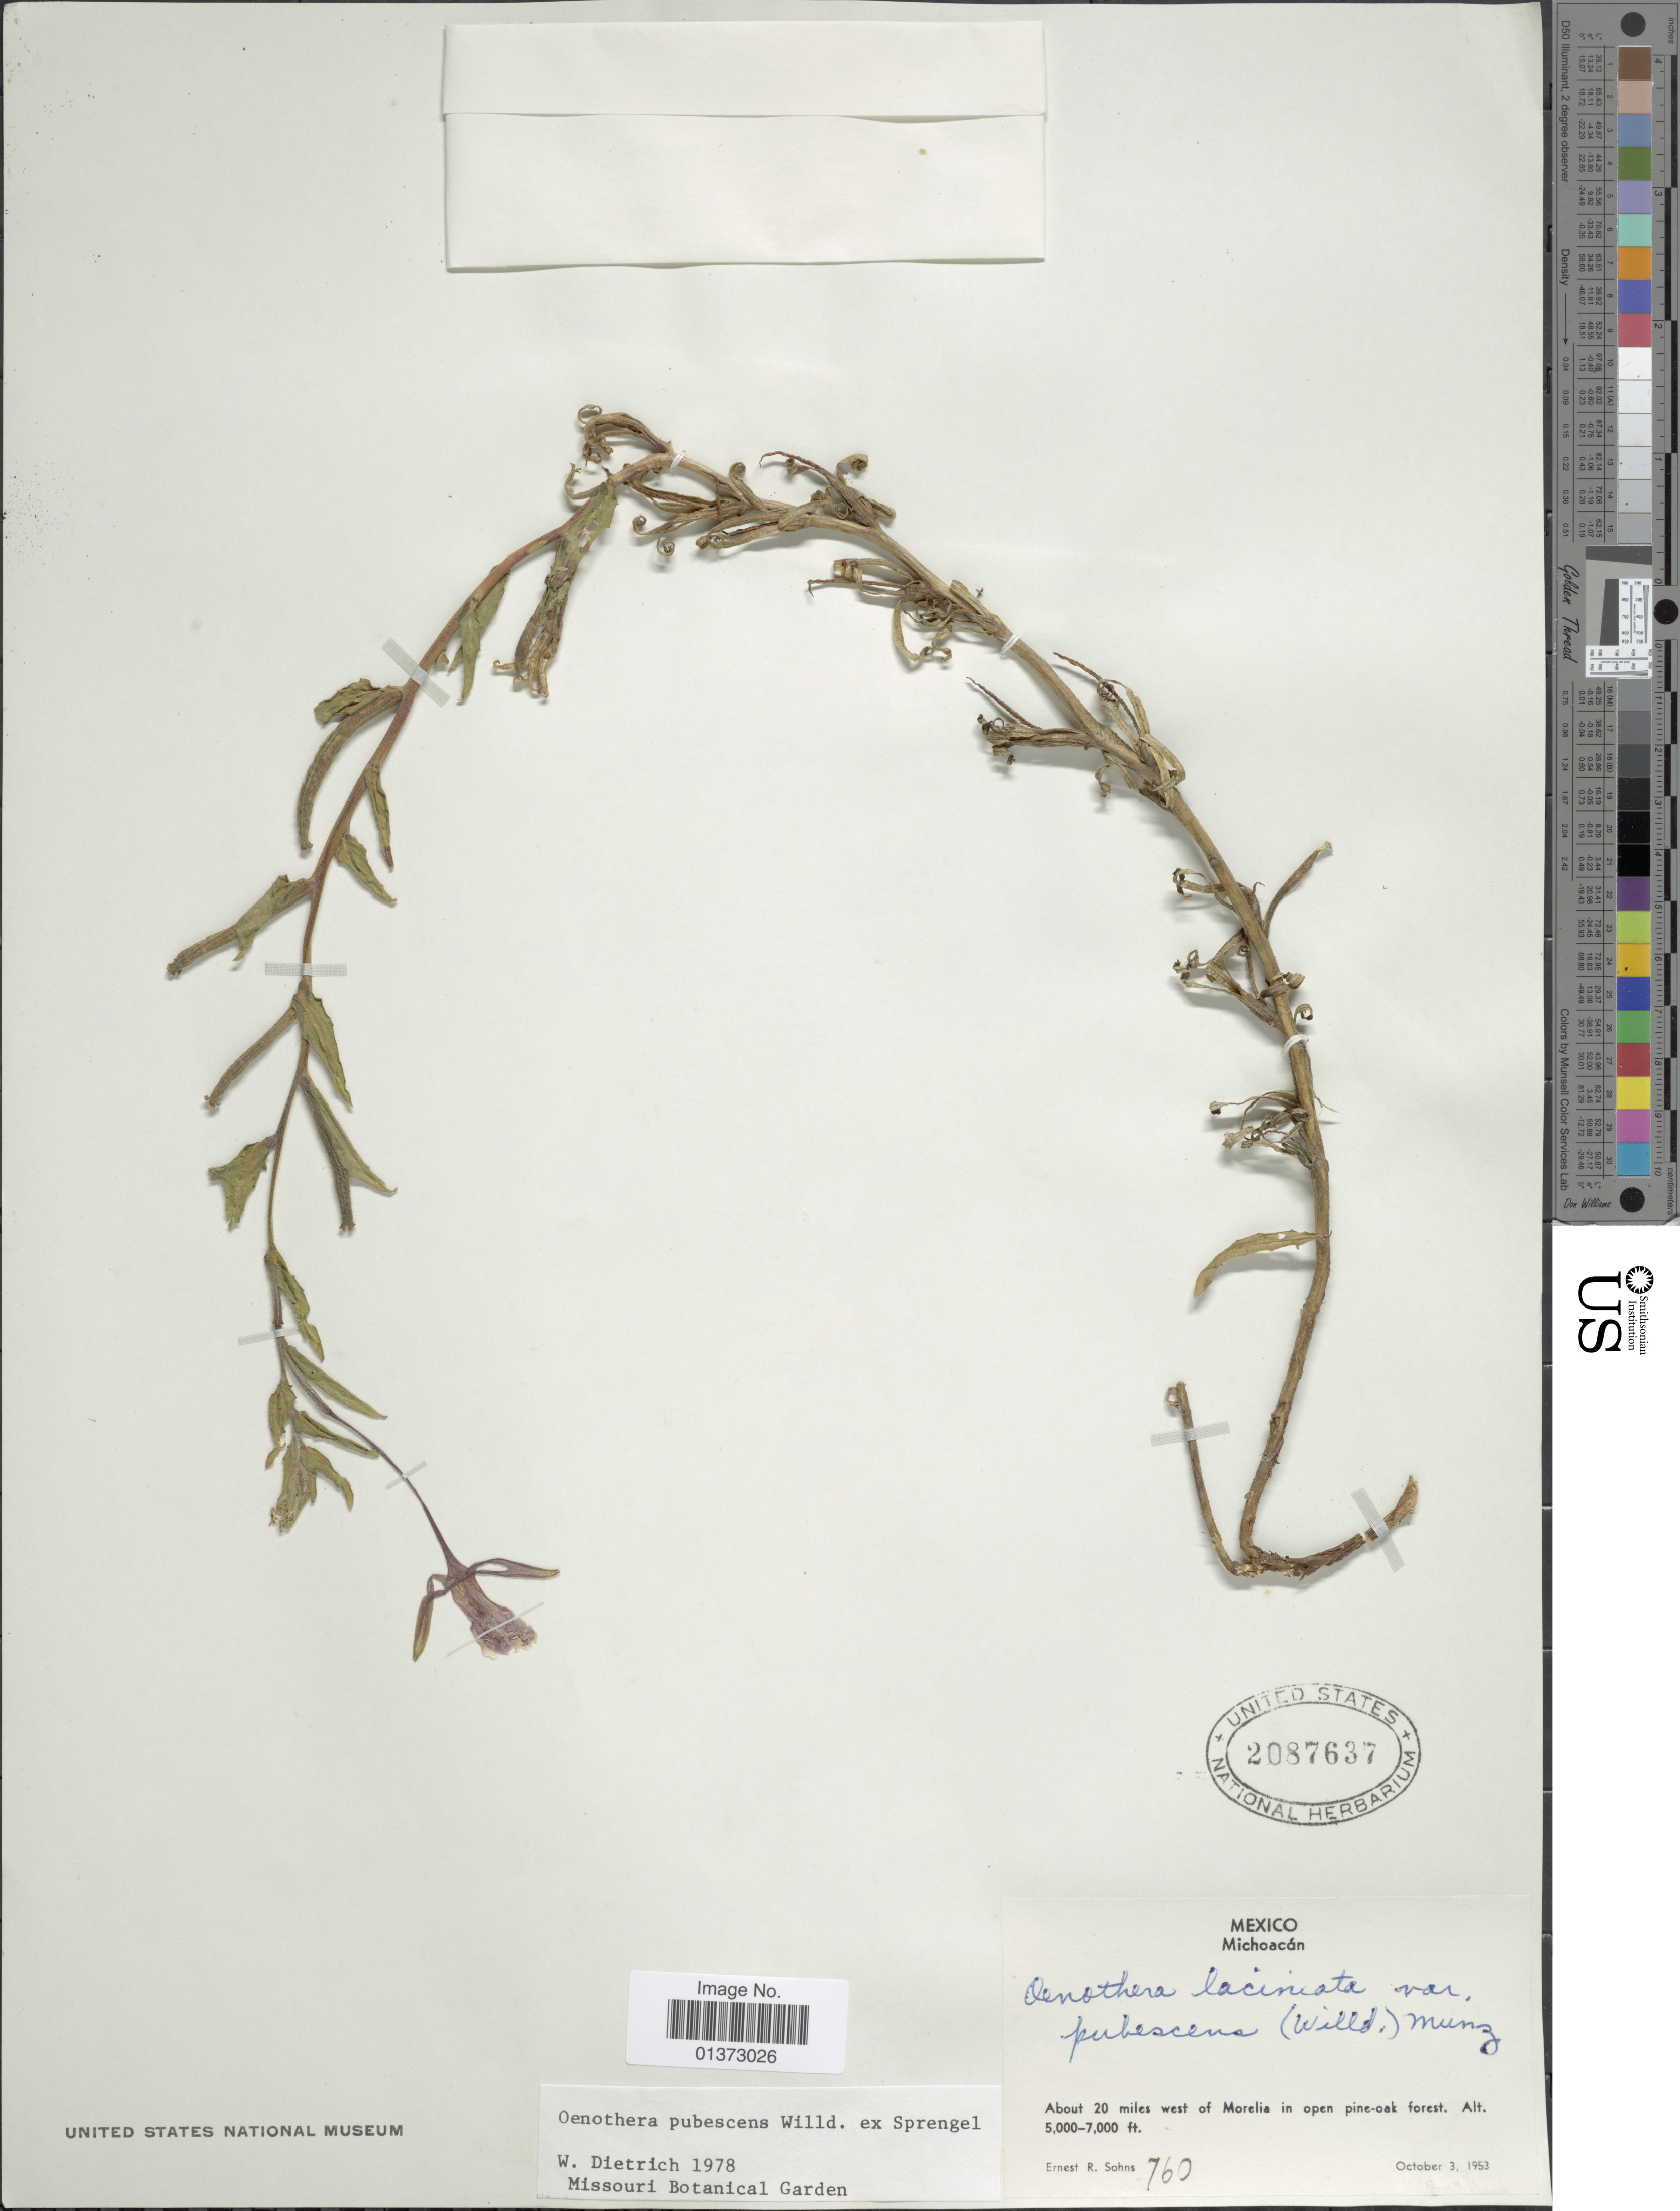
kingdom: Plantae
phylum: Tracheophyta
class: Magnoliopsida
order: Myrtales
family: Onagraceae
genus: Oenothera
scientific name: Oenothera pubescens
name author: Willd. ex Spreng.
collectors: E. R. Sohns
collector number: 760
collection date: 1953-10-03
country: Mexico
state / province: Michoacán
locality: About 20 miles west of Morelia in open pine-oak forest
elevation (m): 1524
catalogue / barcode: US 2087637